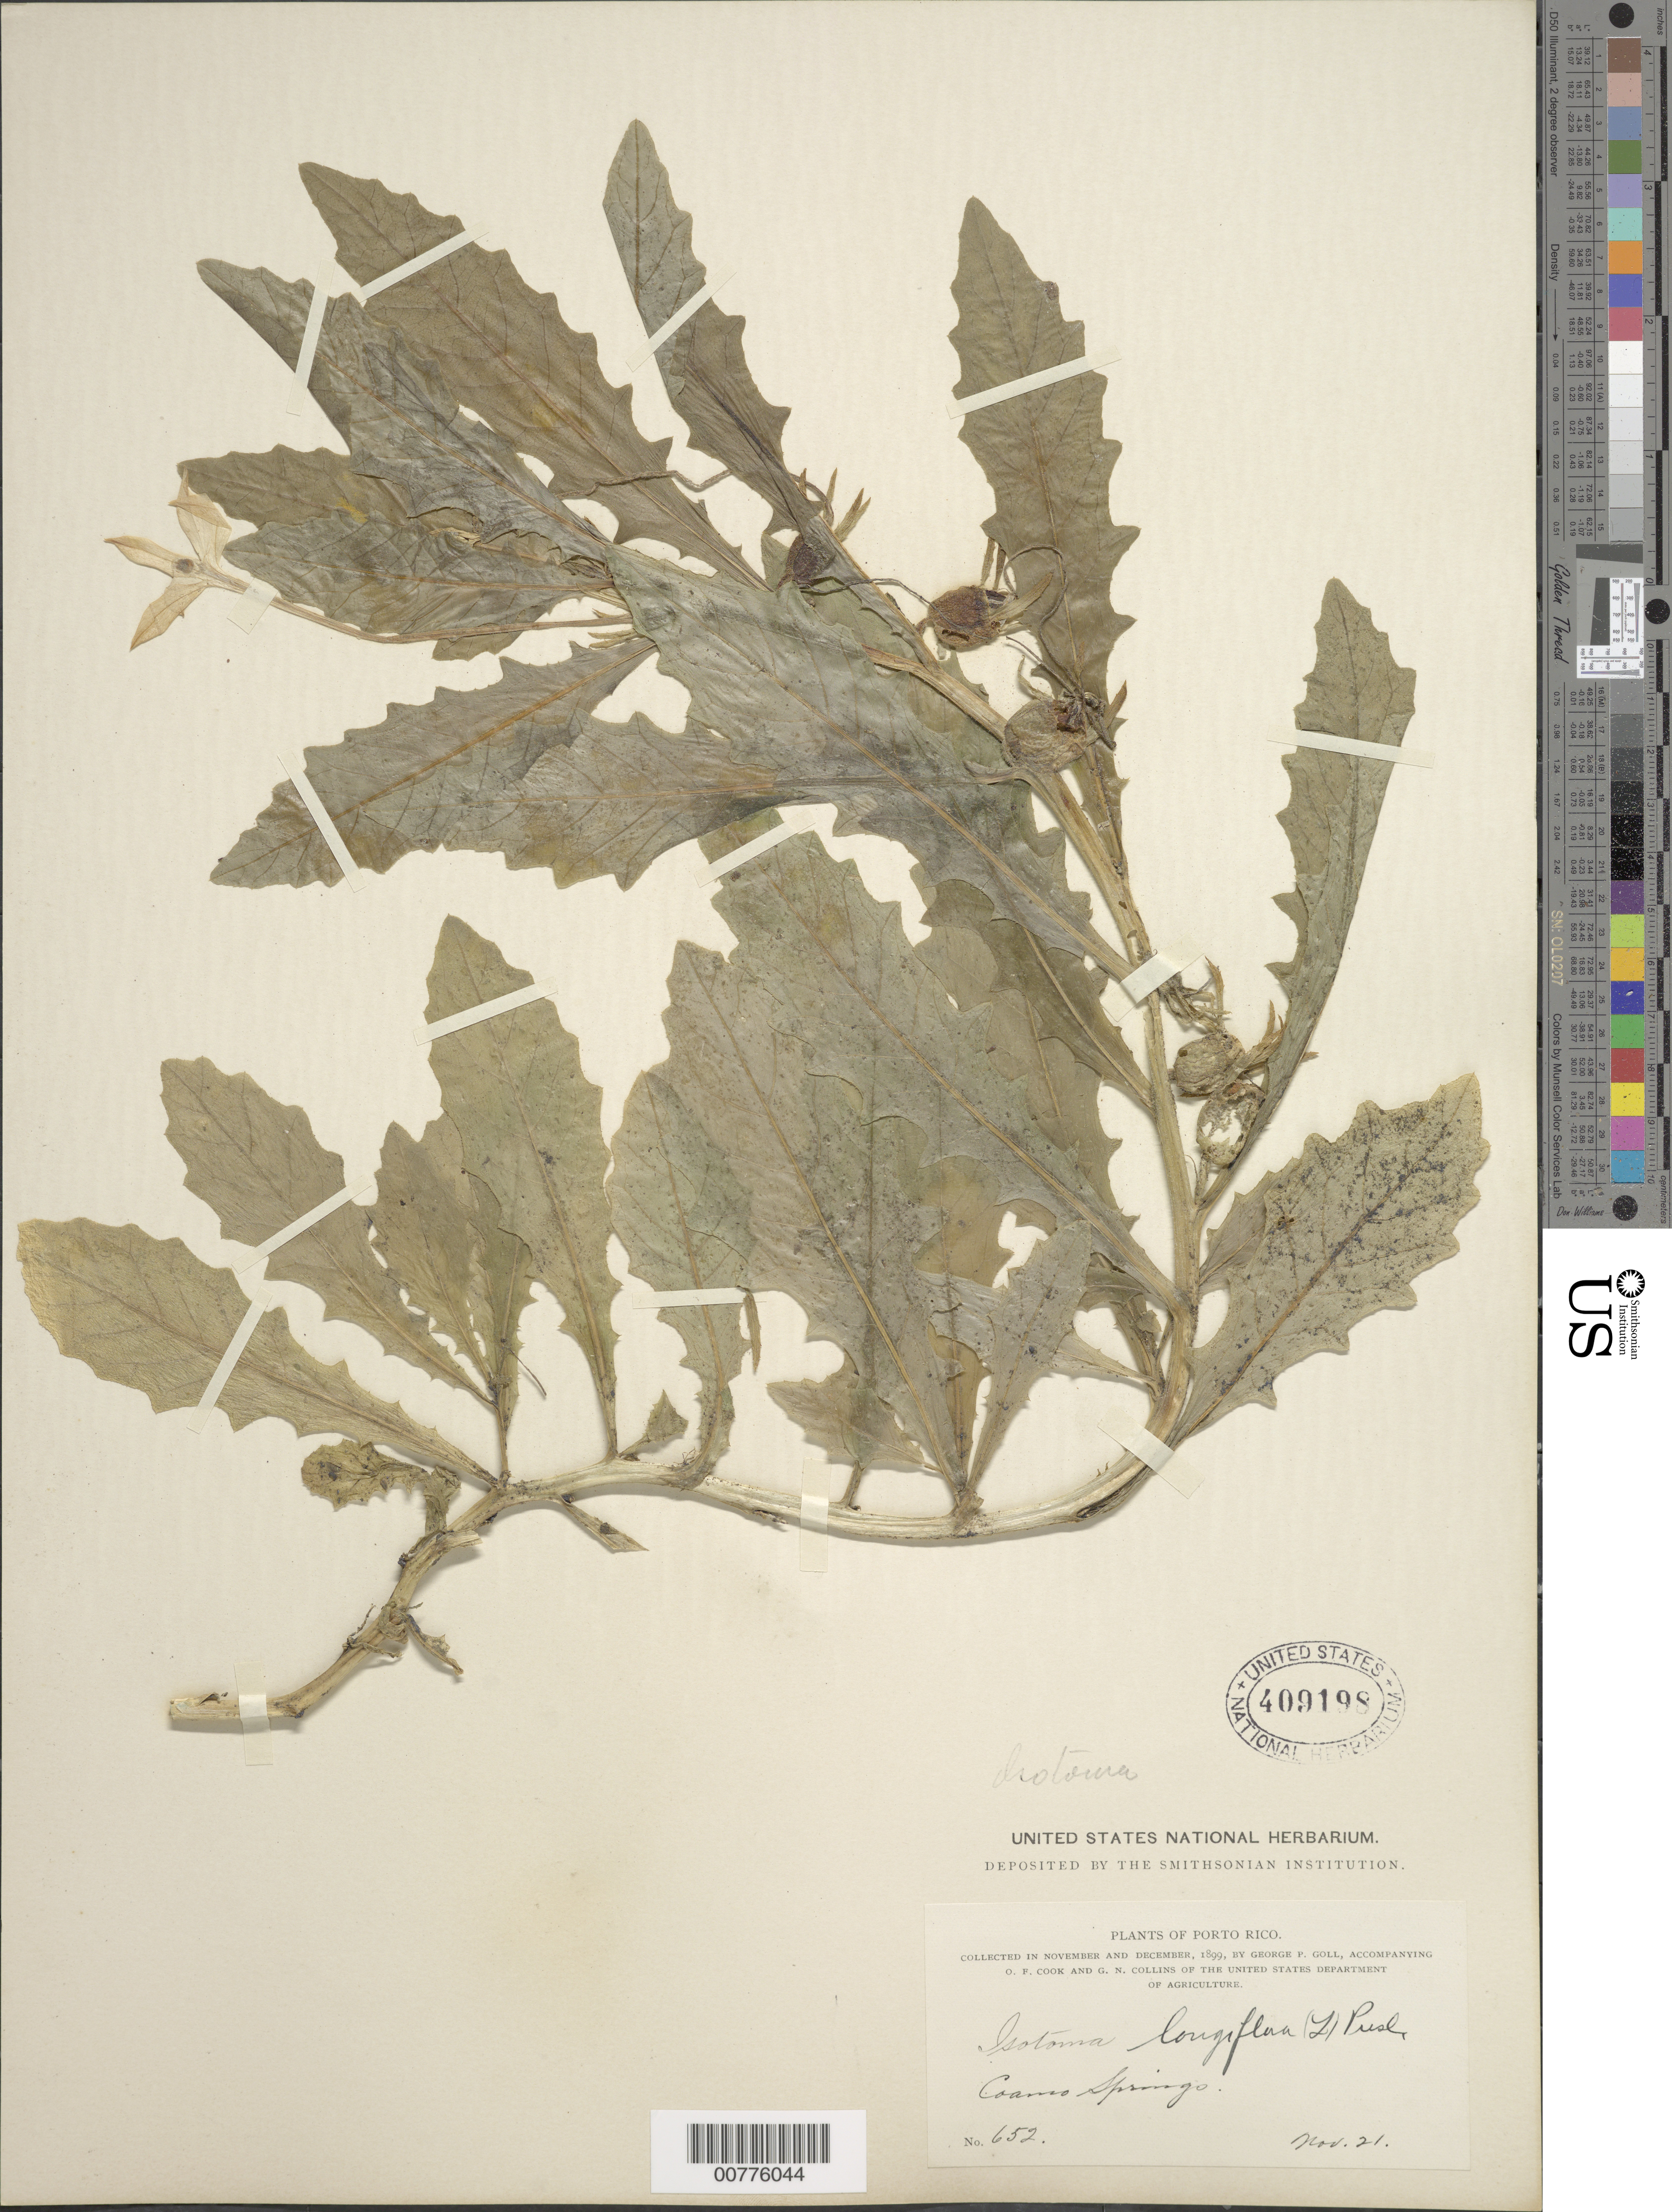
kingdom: Plantae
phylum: Tracheophyta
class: Magnoliopsida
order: Asterales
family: Campanulaceae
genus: Isotoma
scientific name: Isotoma longiflora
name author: (L.) C. Presl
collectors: G. Goll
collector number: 652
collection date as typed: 21 Nov 1899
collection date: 1899-11-21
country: Puerto Rico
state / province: Coamo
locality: Coamo Springs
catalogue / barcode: US 409198